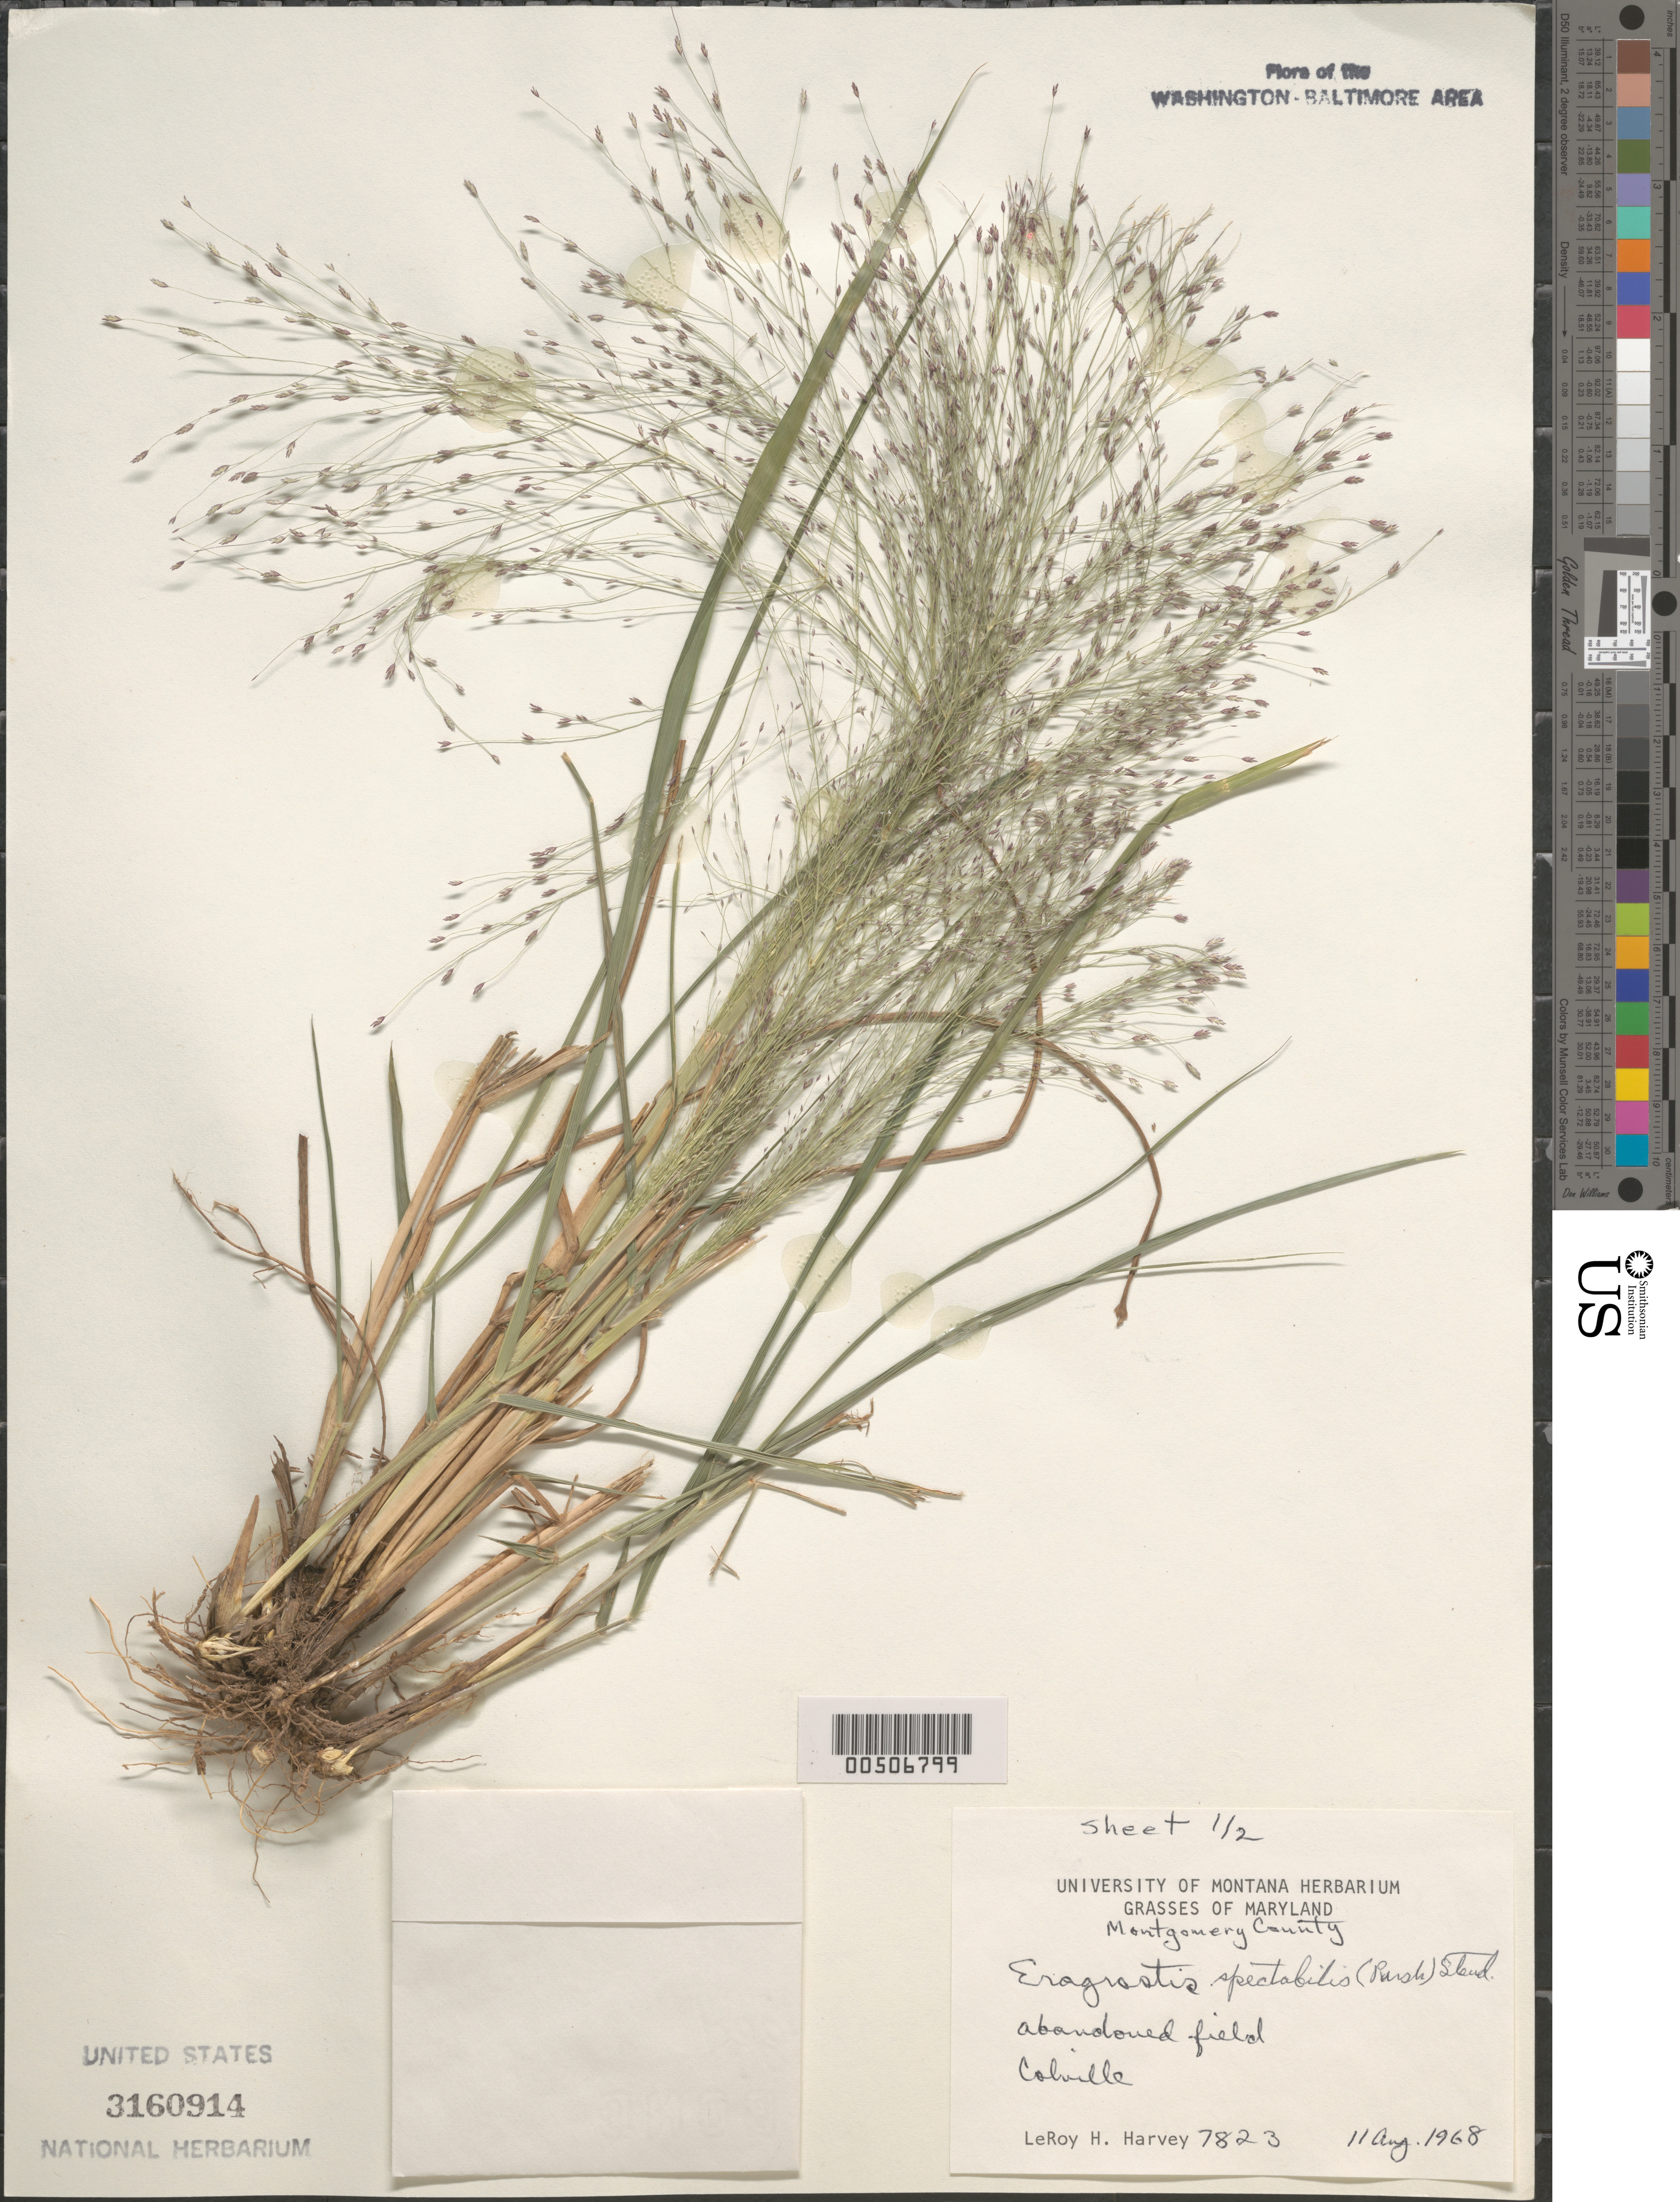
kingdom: Plantae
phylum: Tracheophyta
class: Liliopsida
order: Poales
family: Poaceae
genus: Eragrostis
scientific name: Eragrostis spectabilis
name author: (Pursh) Steud.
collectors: L. H. Harvey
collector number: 7823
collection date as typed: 11 Aug 1968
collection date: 1968-08-11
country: United States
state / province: Maryland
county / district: Montgomery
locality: Coville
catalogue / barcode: US 3160914